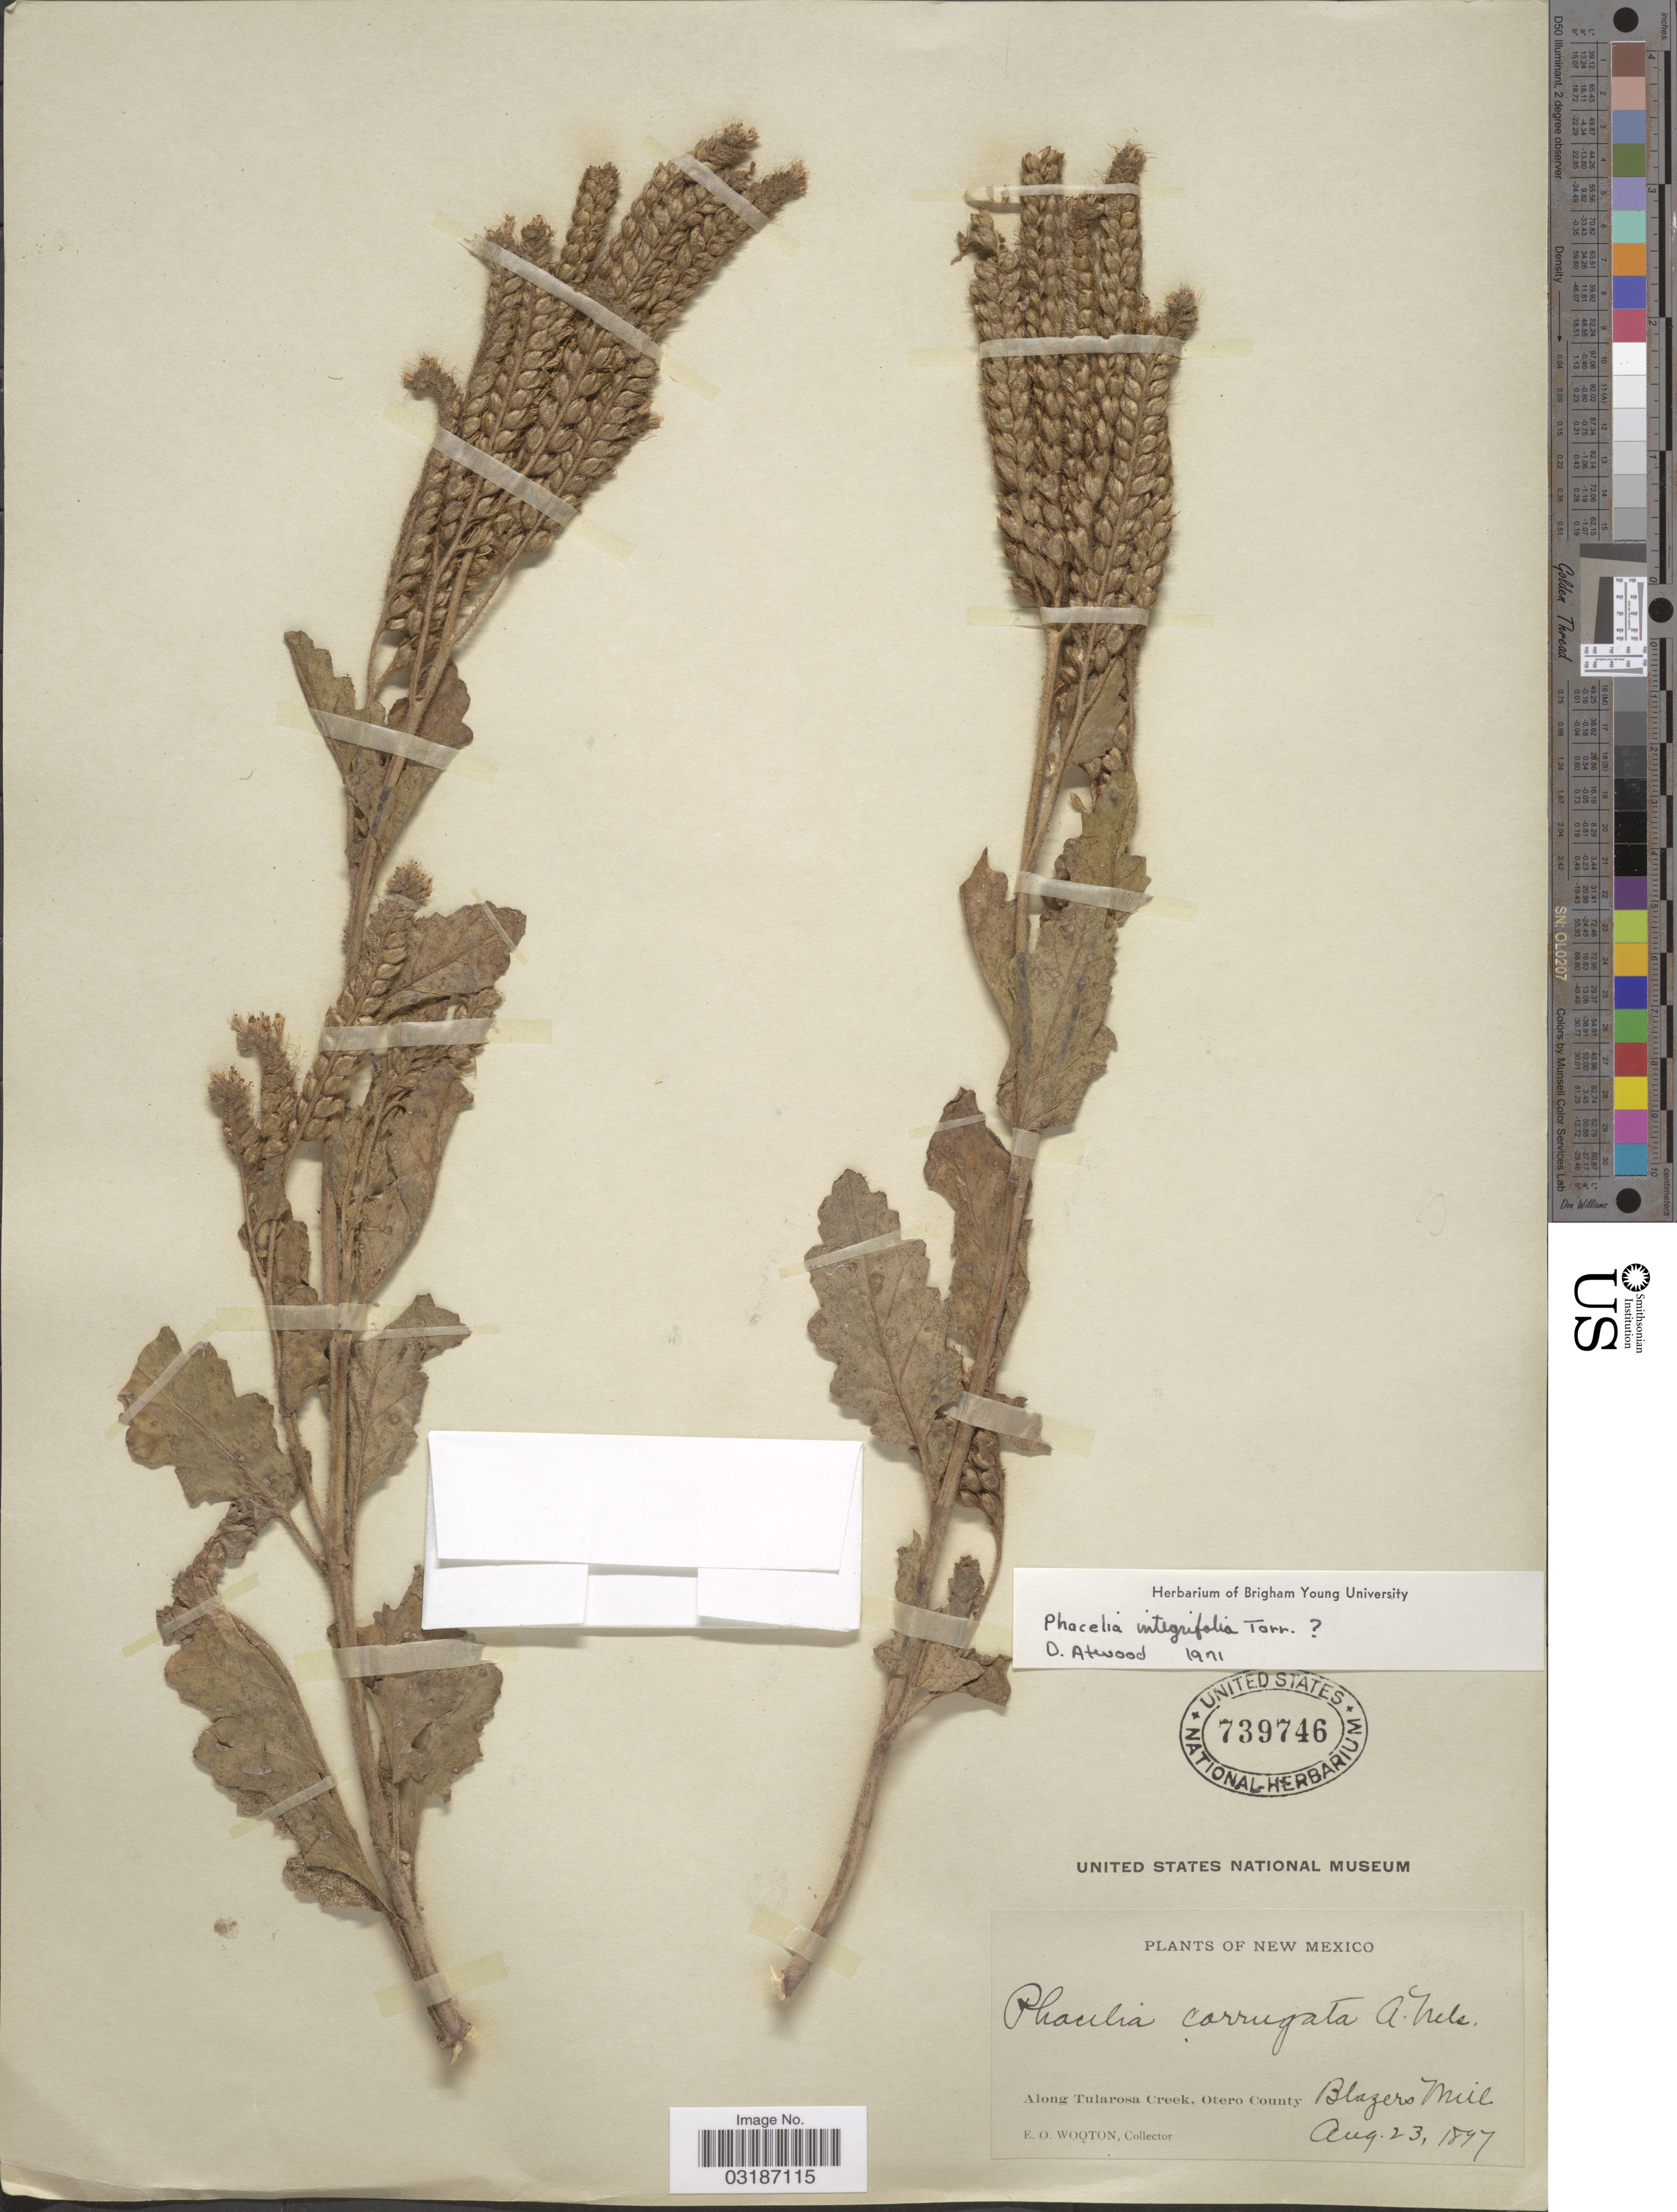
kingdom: Plantae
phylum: Tracheophyta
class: Magnoliopsida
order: Boraginales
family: Hydrophyllaceae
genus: Phacelia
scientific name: Phacelia integrifolia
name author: Torr.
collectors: E. O. Wooton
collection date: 1897-08-23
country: United States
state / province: New Mexico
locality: Along Tularosa Creek, Otero County. Blazers Mill.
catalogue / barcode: US 739746